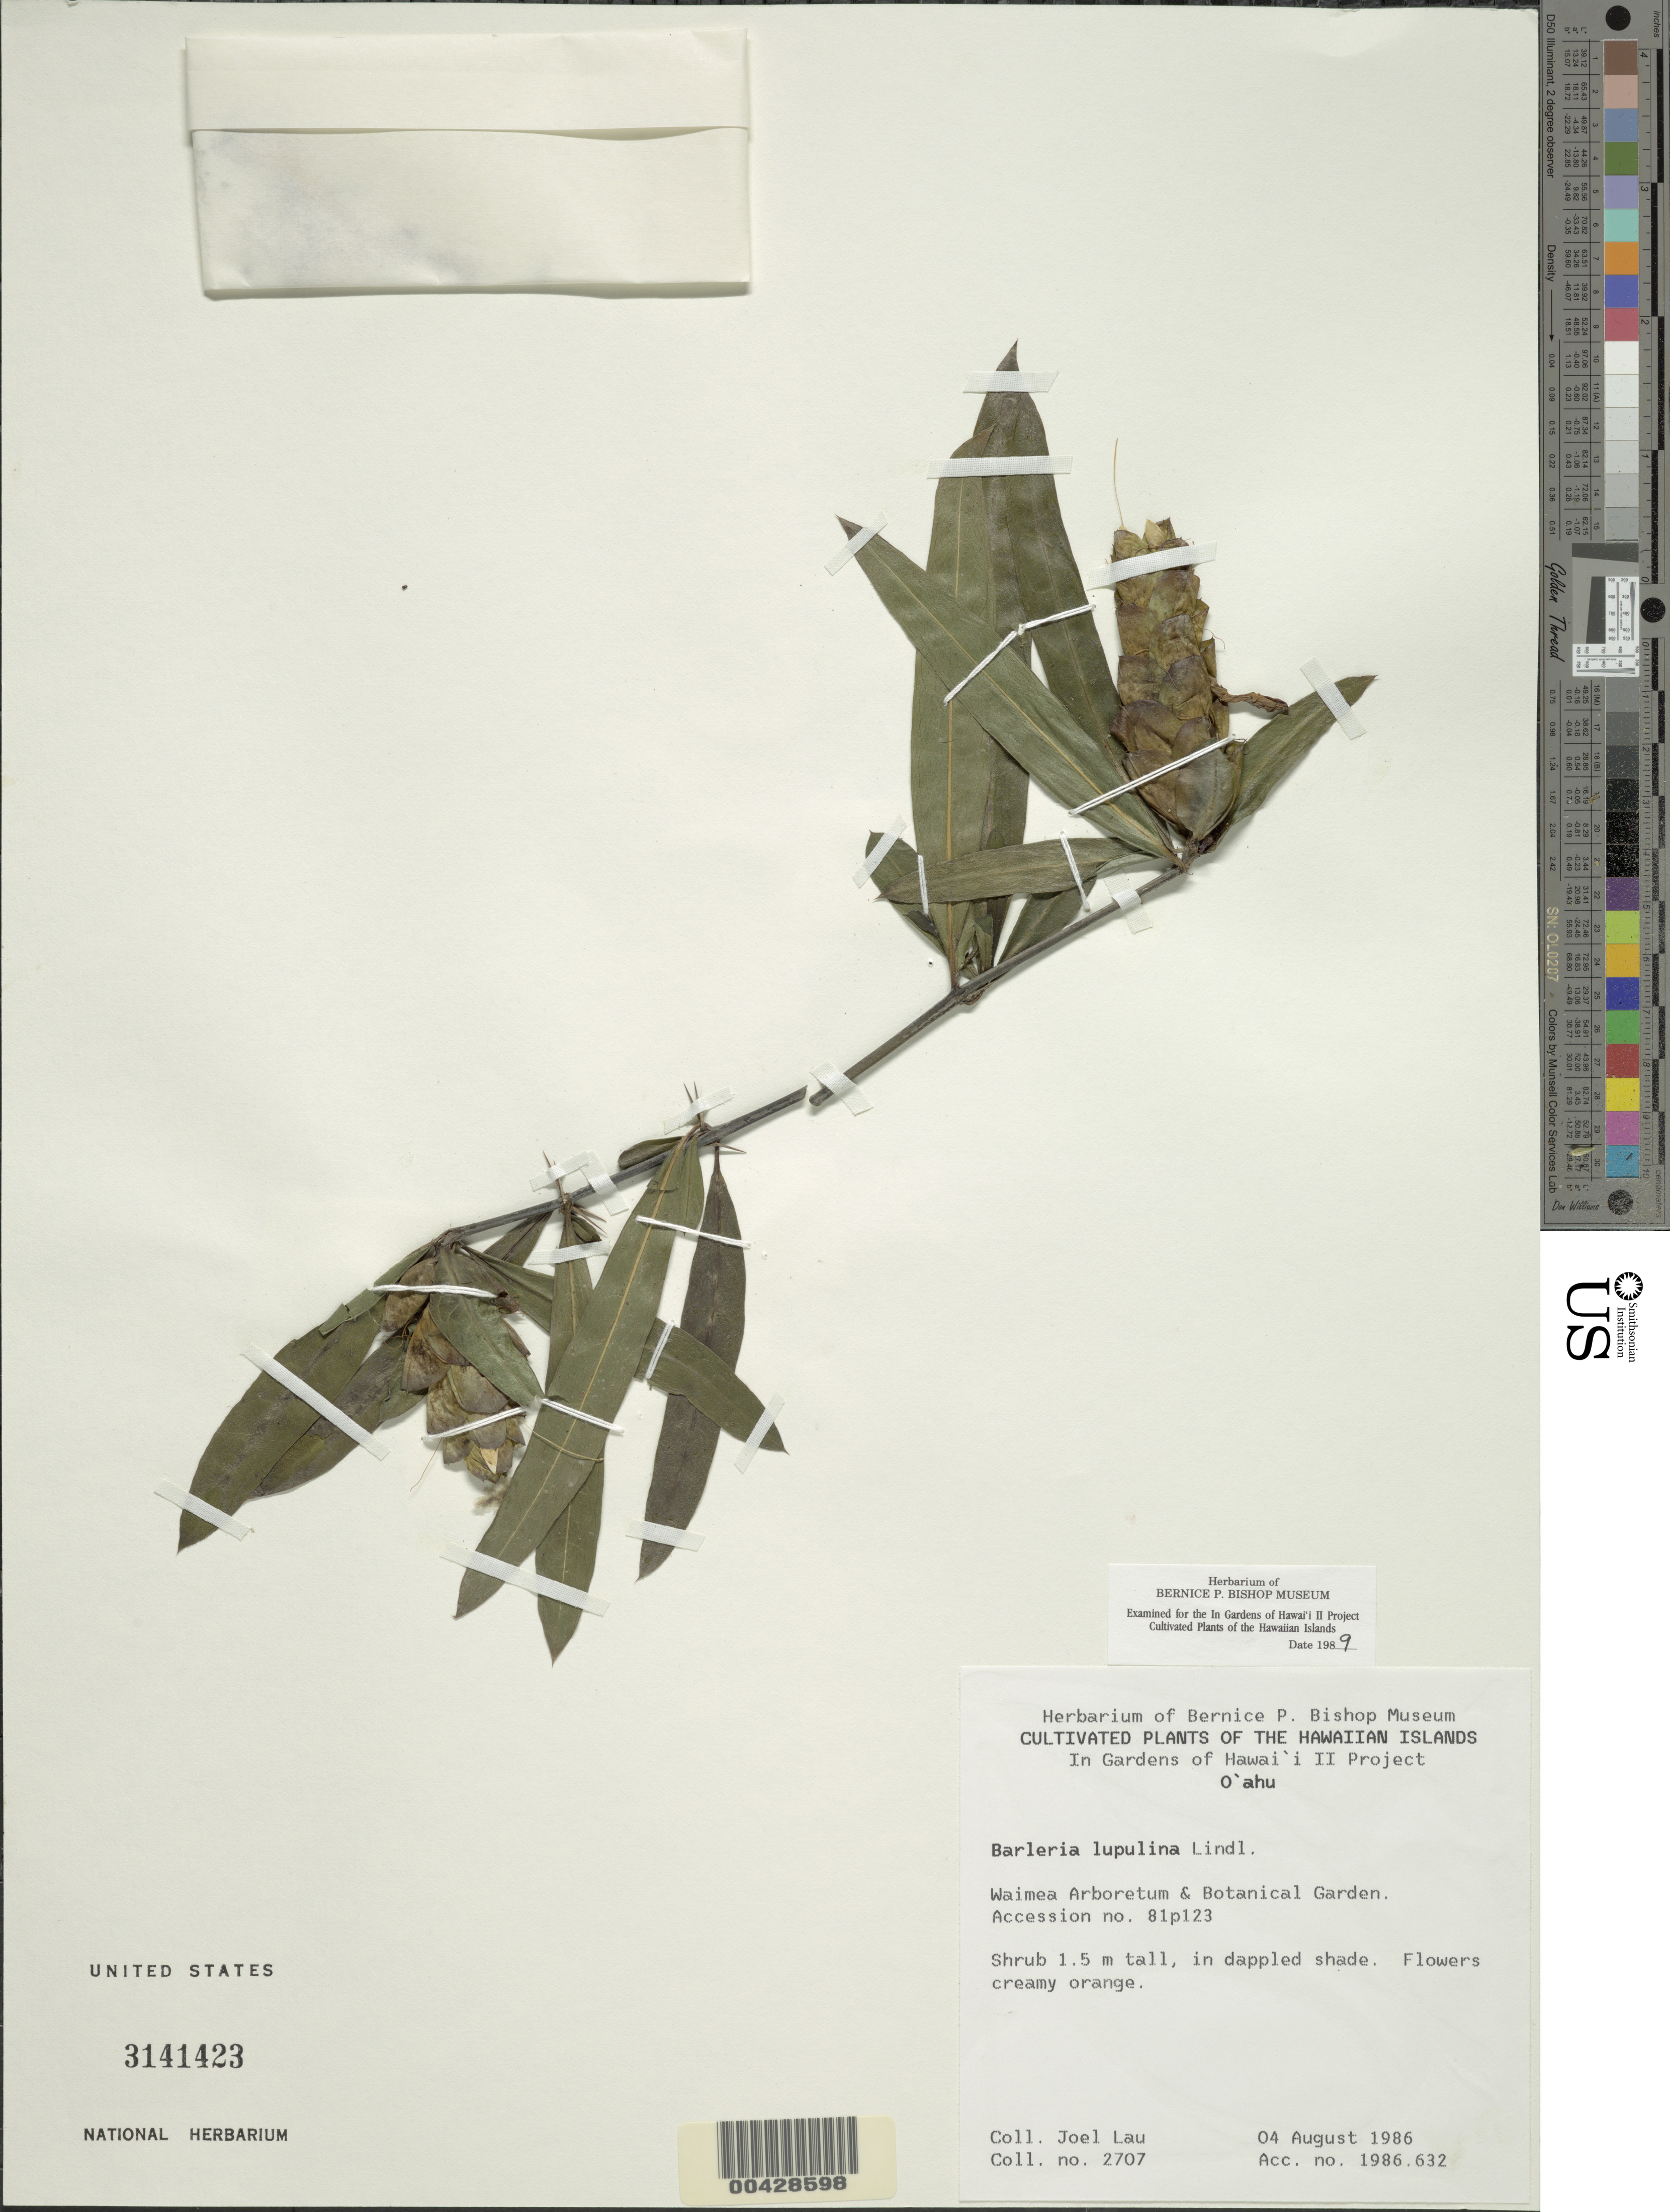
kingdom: Plantae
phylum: Tracheophyta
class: Magnoliopsida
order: Lamiales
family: Acanthaceae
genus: Barleria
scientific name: Barleria lupulina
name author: Lindl.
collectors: J. Lau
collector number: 2707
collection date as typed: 4 Aug 1986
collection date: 1986-08-04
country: United States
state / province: Hawaii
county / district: Honolulu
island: Oahu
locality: Waimea Arboretum and Botanical Garden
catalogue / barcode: US 3141423